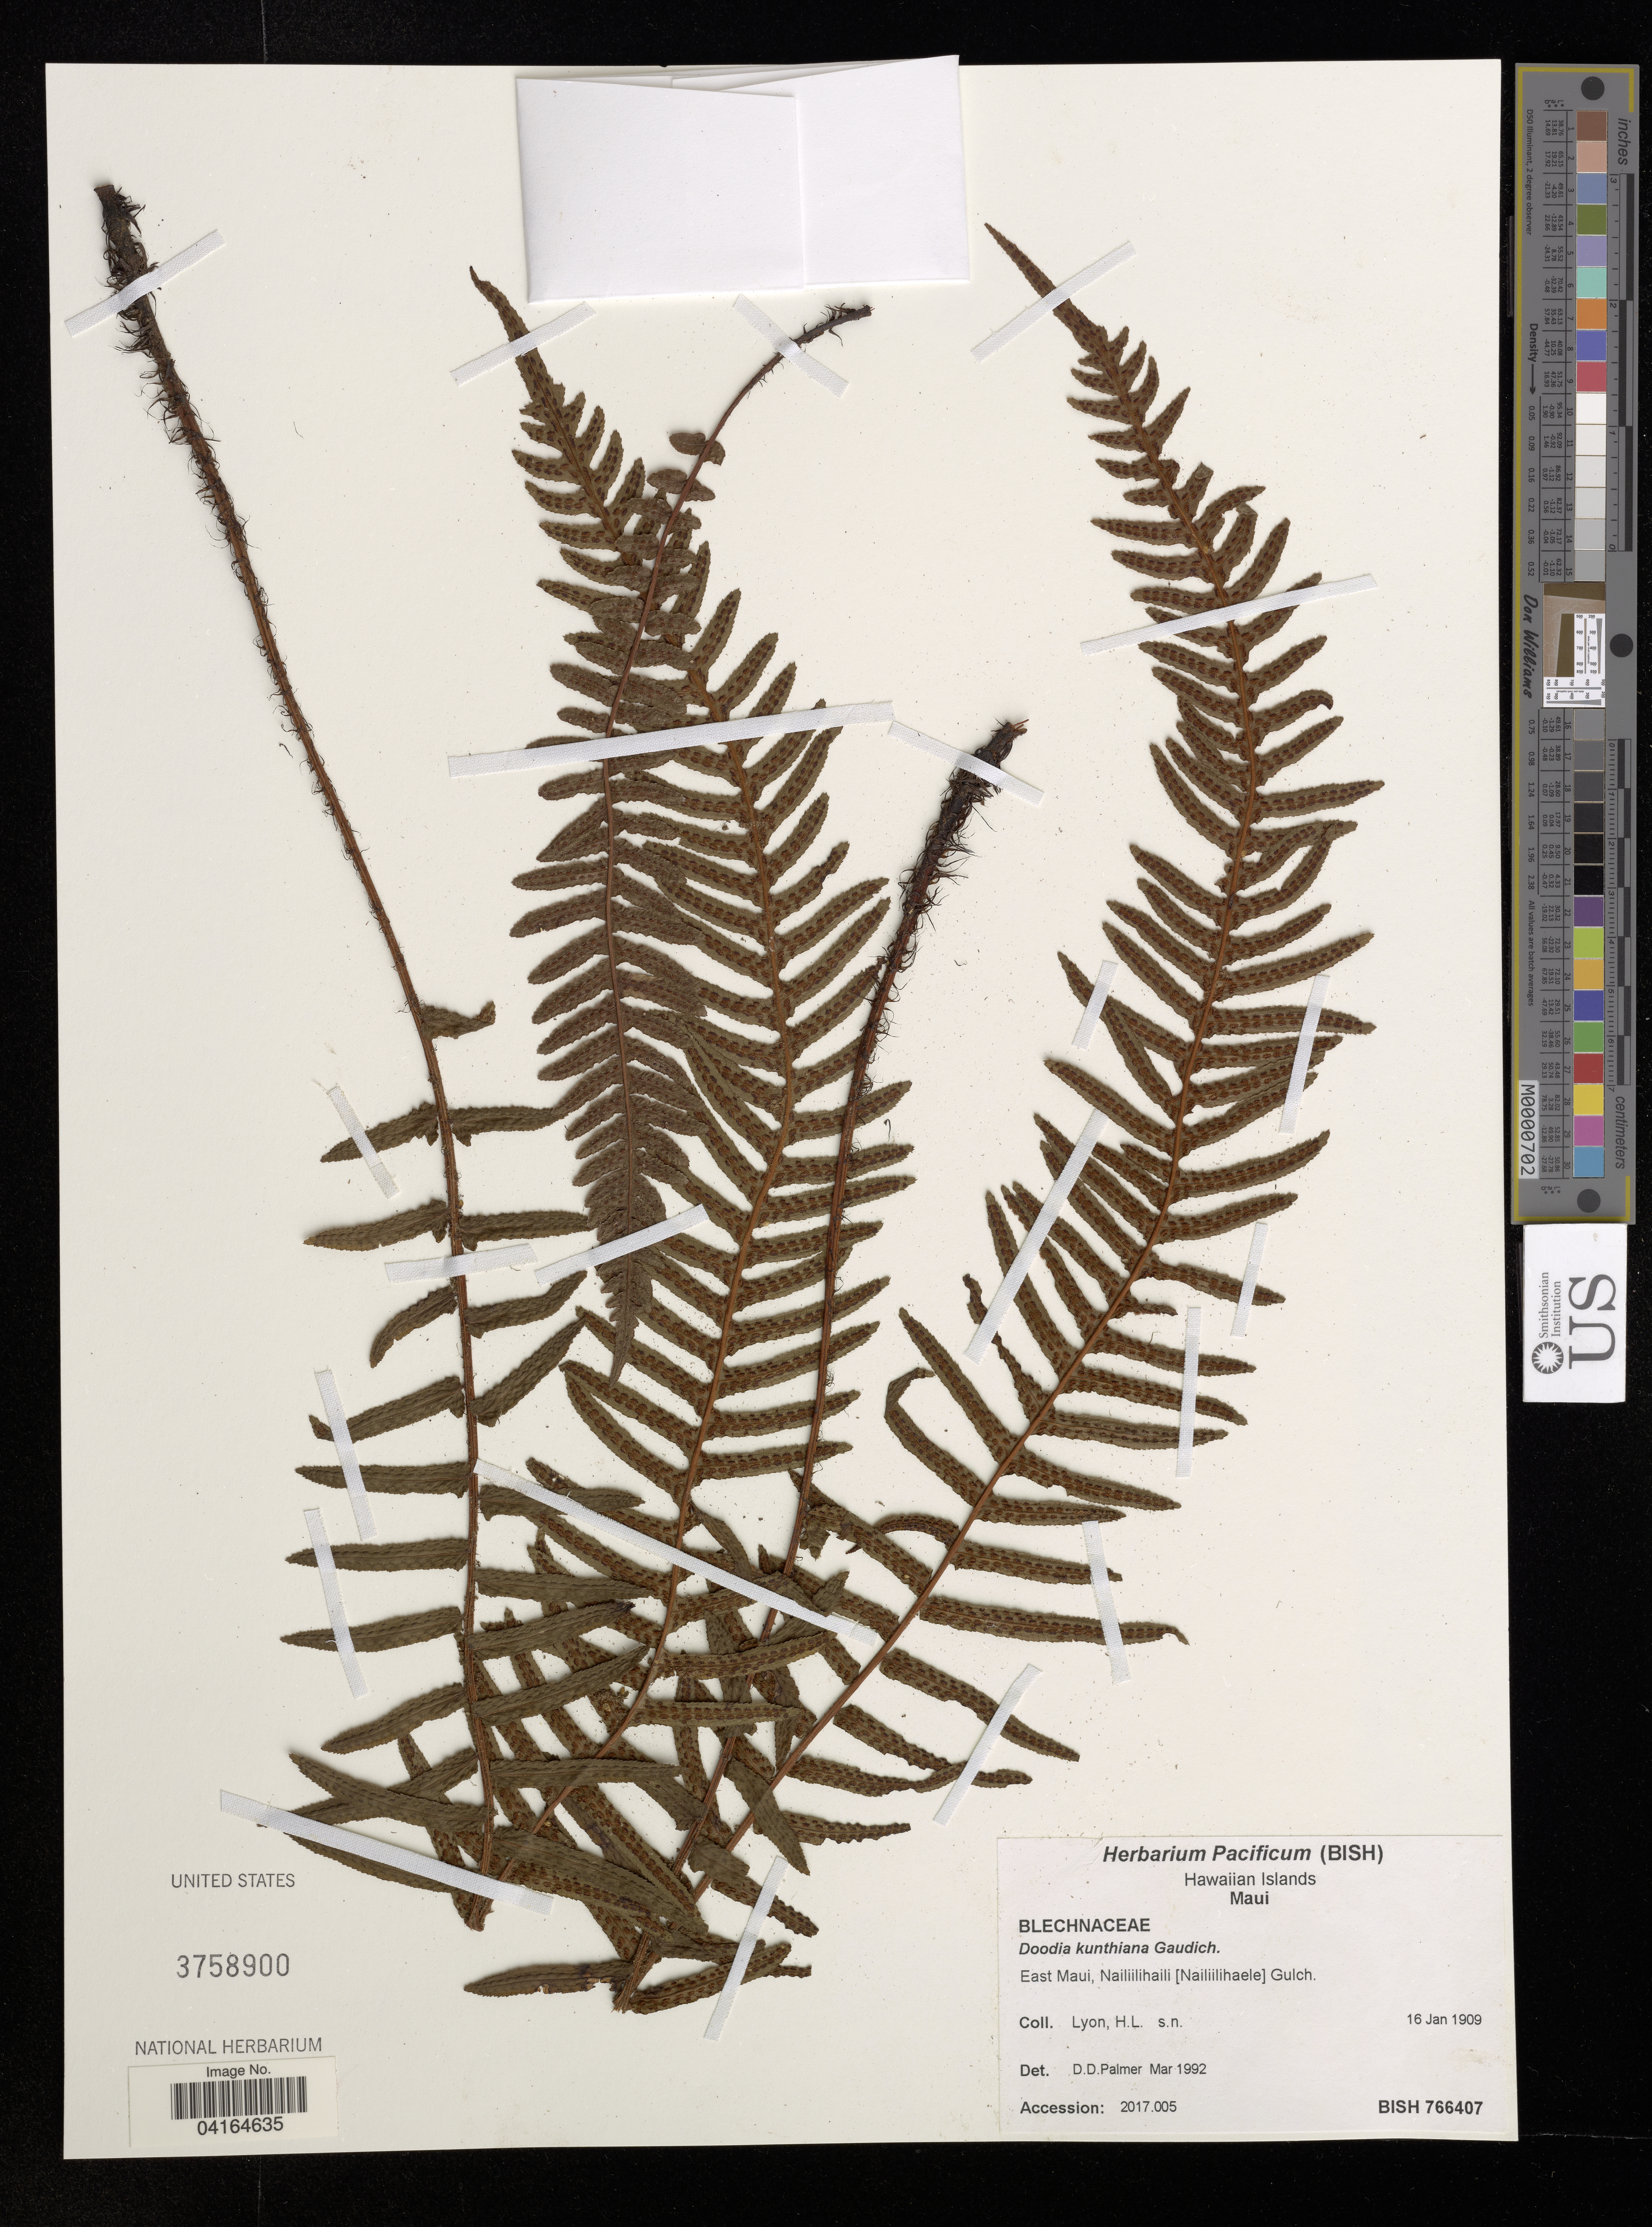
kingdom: Plantae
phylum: Tracheophyta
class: Polypodiopsida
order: Polypodiales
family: Blechnaceae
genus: Doodia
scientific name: Doodia kunthiana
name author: Gaudich.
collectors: H. Lyon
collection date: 1909-01-16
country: United States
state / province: Hawaii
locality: Hawaiian Islands. Maui. East Maui, Nailiilihaili [Nailiilihaele].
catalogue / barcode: US 3758900